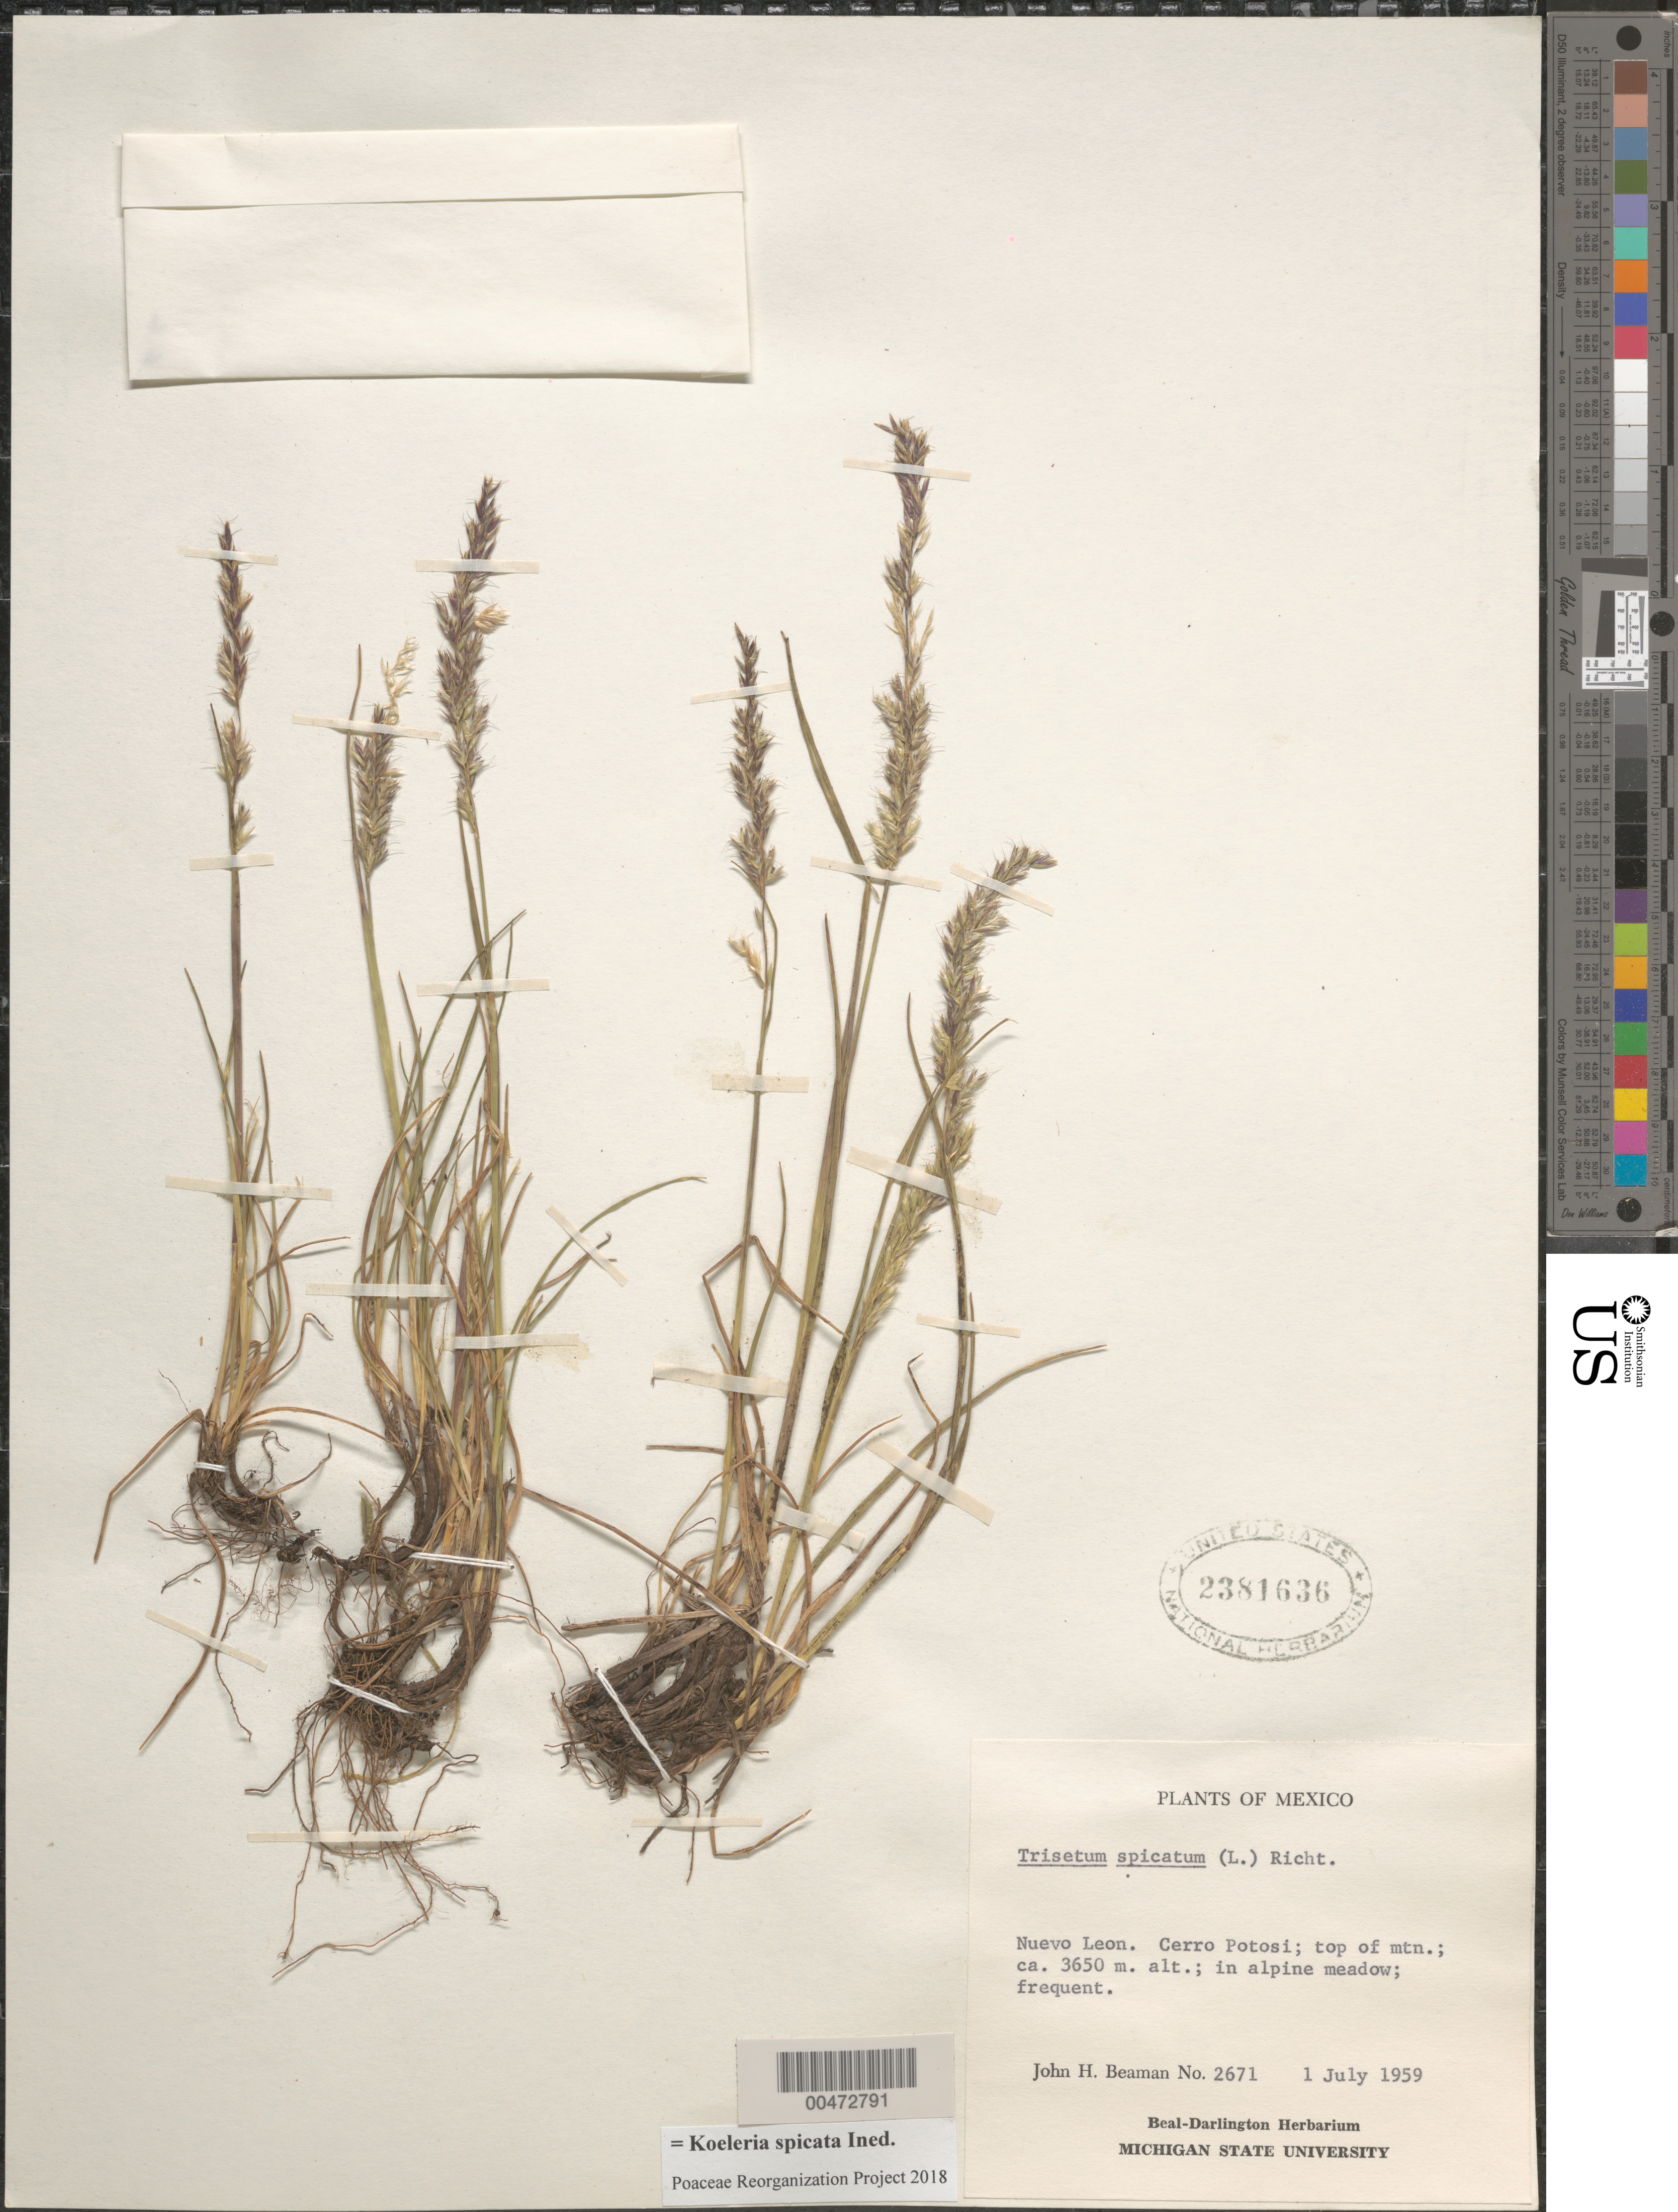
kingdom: Plantae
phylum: Tracheophyta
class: Liliopsida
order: Poales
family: Poaceae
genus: Koeleria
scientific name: Koeleria spicata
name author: (L.) Barberá et al.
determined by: Poaceae Reorganization Project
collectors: J. H. Beaman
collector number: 2671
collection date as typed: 1 Jul 1959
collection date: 1959-07-01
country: Mexico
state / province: Nuevo León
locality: Cerro Potosi, top of mtn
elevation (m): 3650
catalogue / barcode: US 2381636